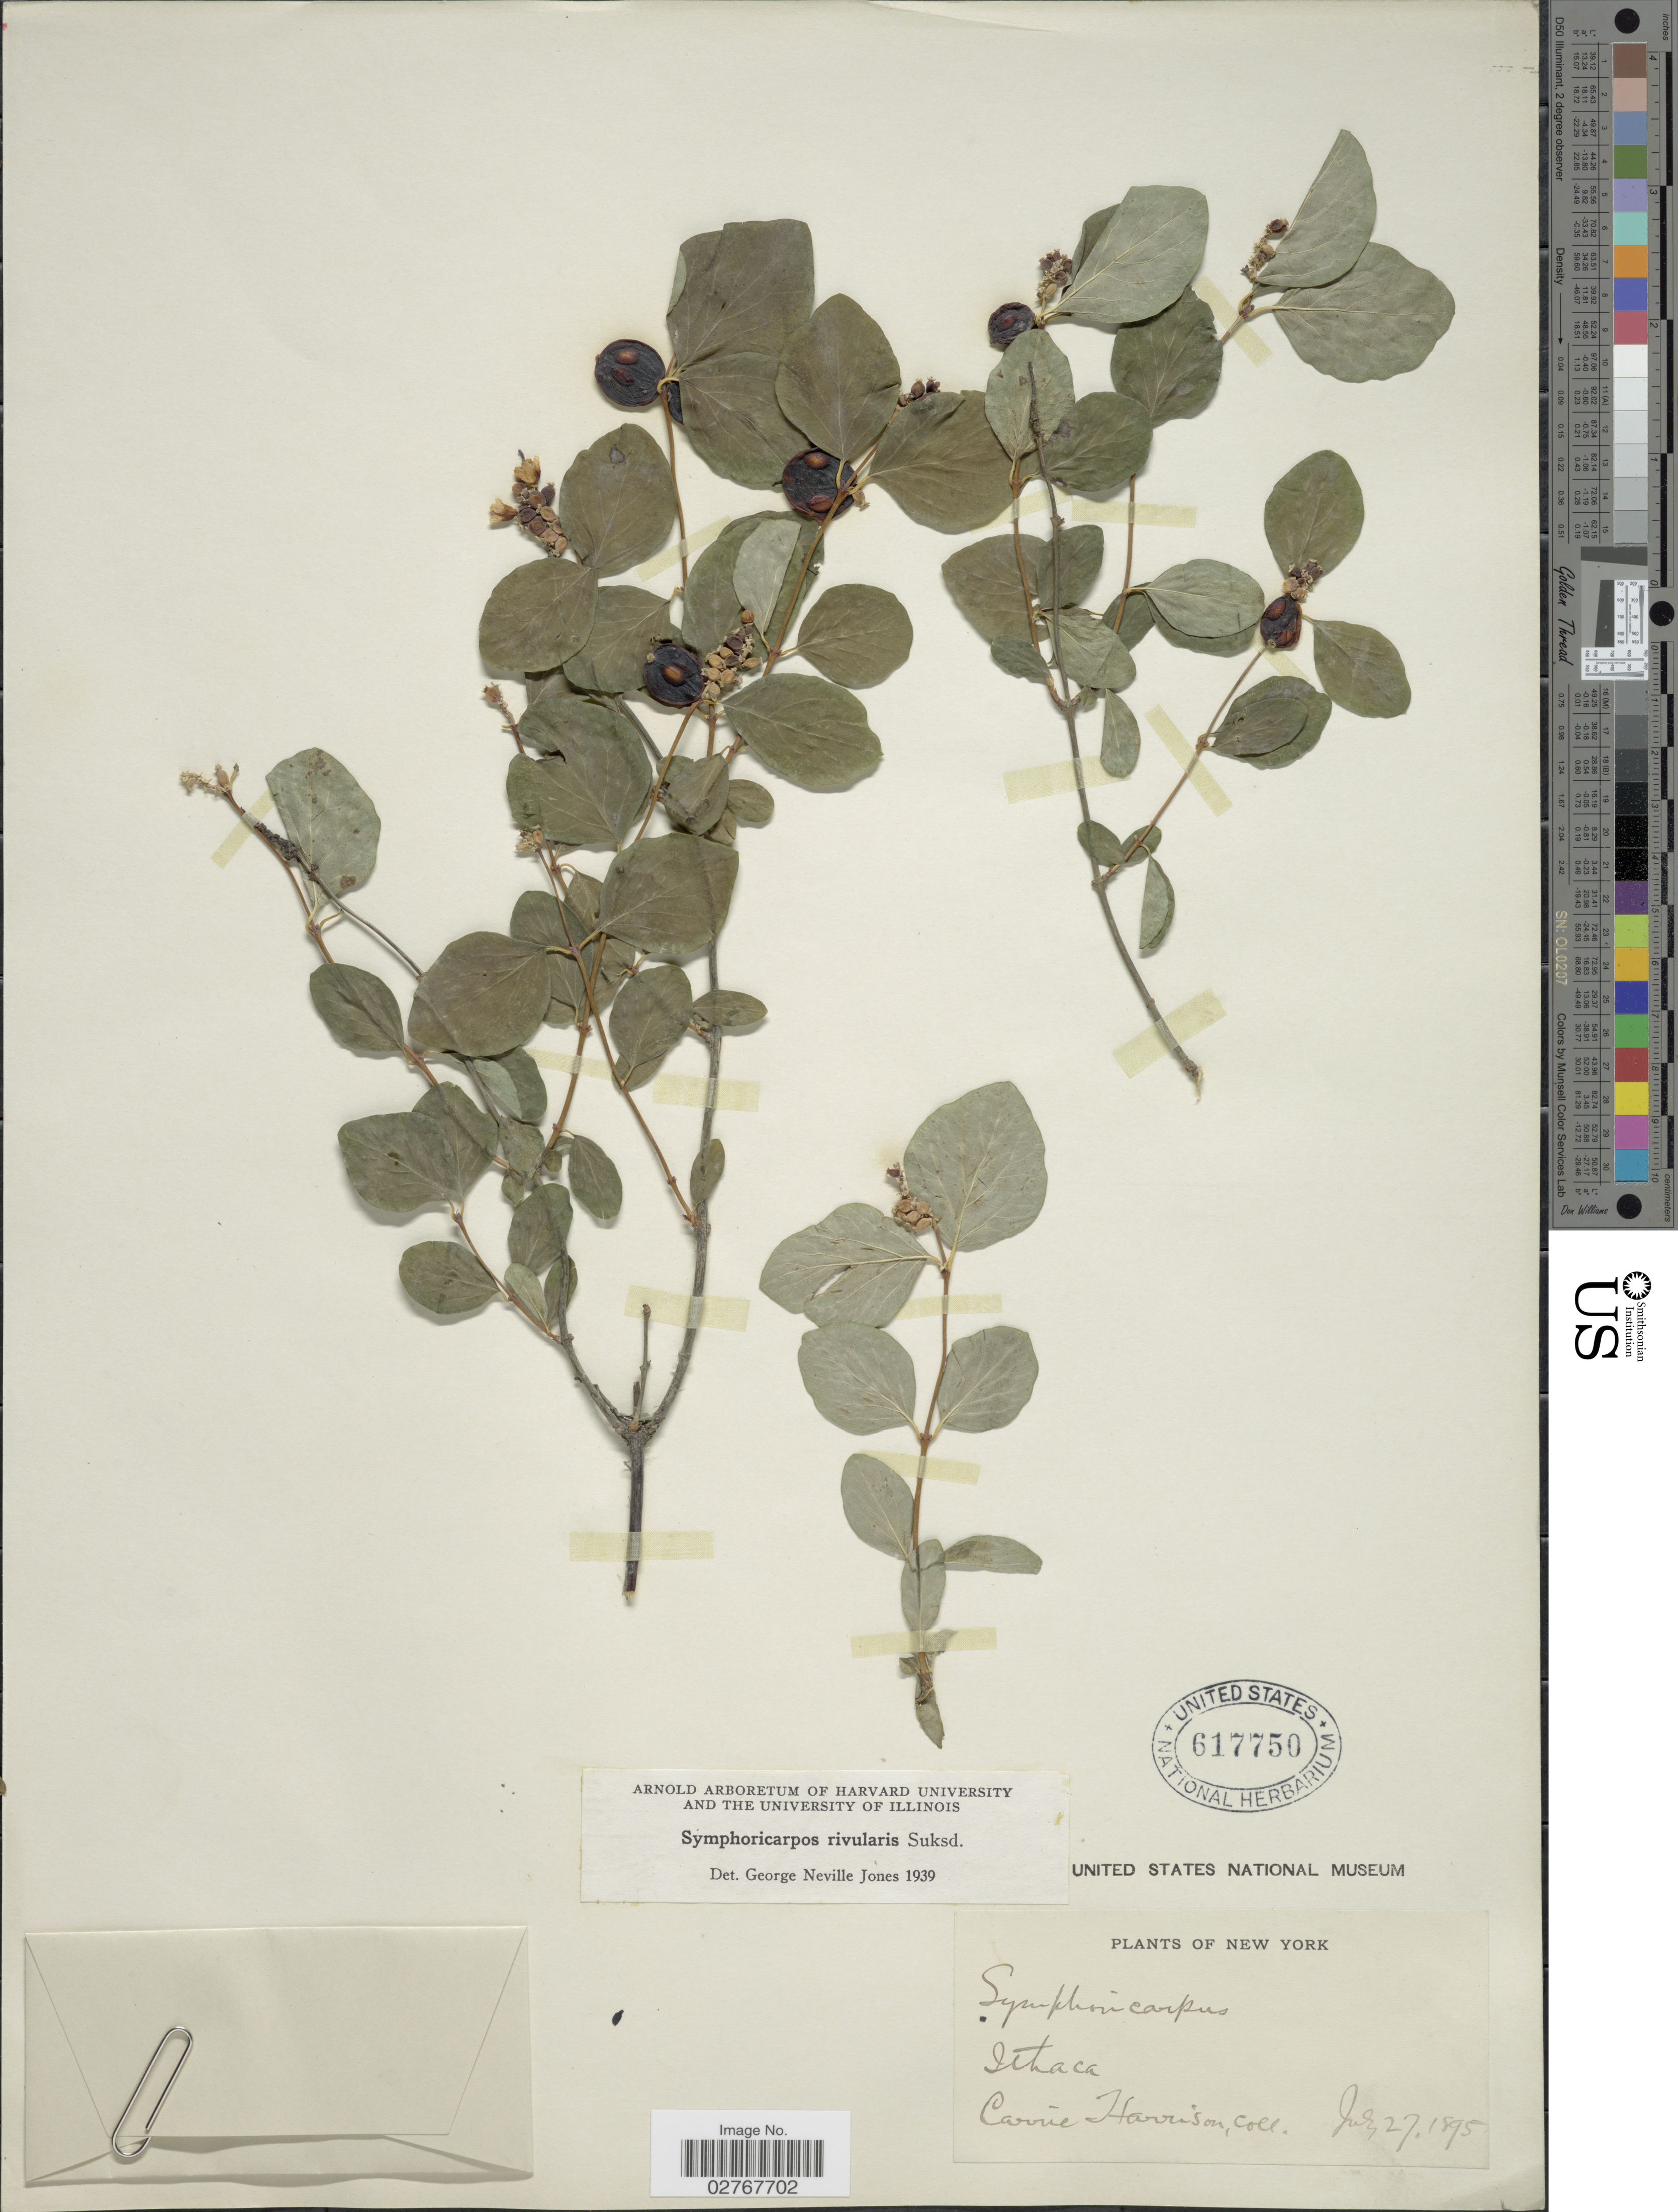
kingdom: Plantae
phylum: Tracheophyta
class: Magnoliopsida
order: Dipsacales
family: Caprifoliaceae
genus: Symphoricarpos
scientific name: Symphoricarpos rivularis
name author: Suksd.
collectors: C. Harrison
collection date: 1895-07-27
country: United States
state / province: New York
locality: Ithaca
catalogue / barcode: US 617750